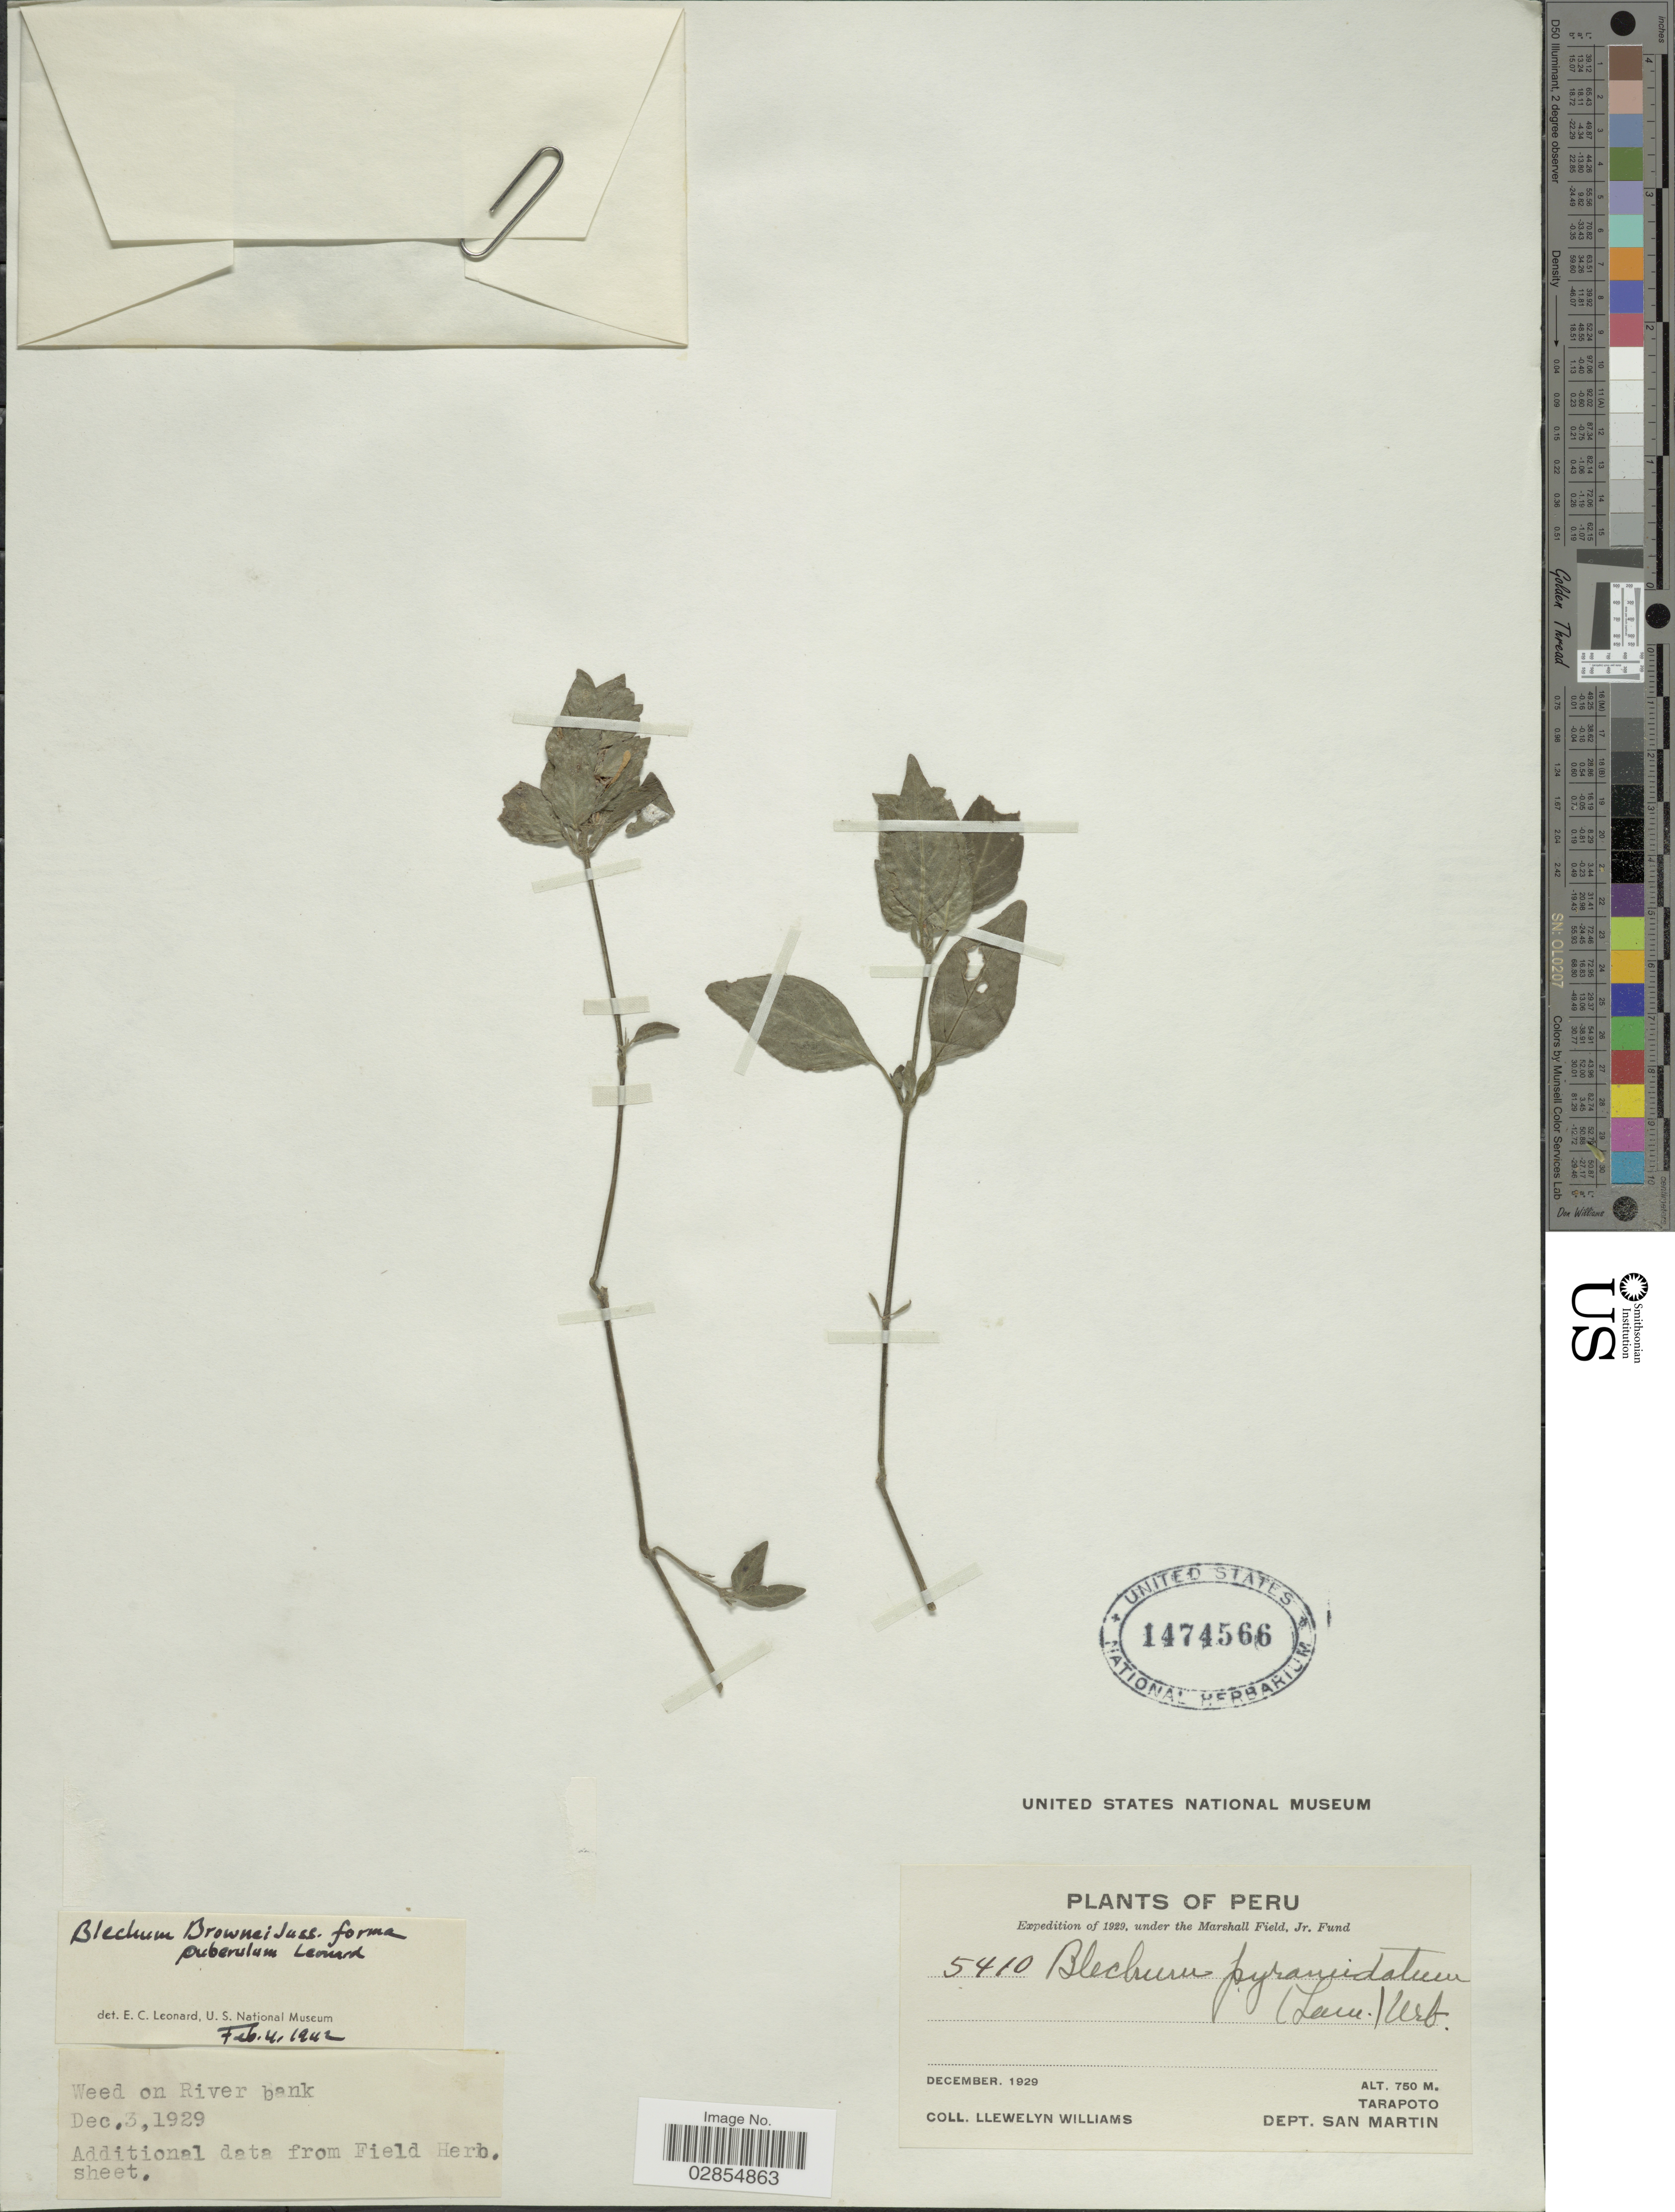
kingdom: Plantae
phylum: Tracheophyta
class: Magnoliopsida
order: Lamiales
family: Acanthaceae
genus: Blechum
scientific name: Blechum brownei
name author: Juss.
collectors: Ll. Williams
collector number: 5410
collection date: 1929-12-03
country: Peru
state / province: San Martín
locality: Weed on River bank. Tarapoto. Dept. San Martin.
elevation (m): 750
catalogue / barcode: US 1474566